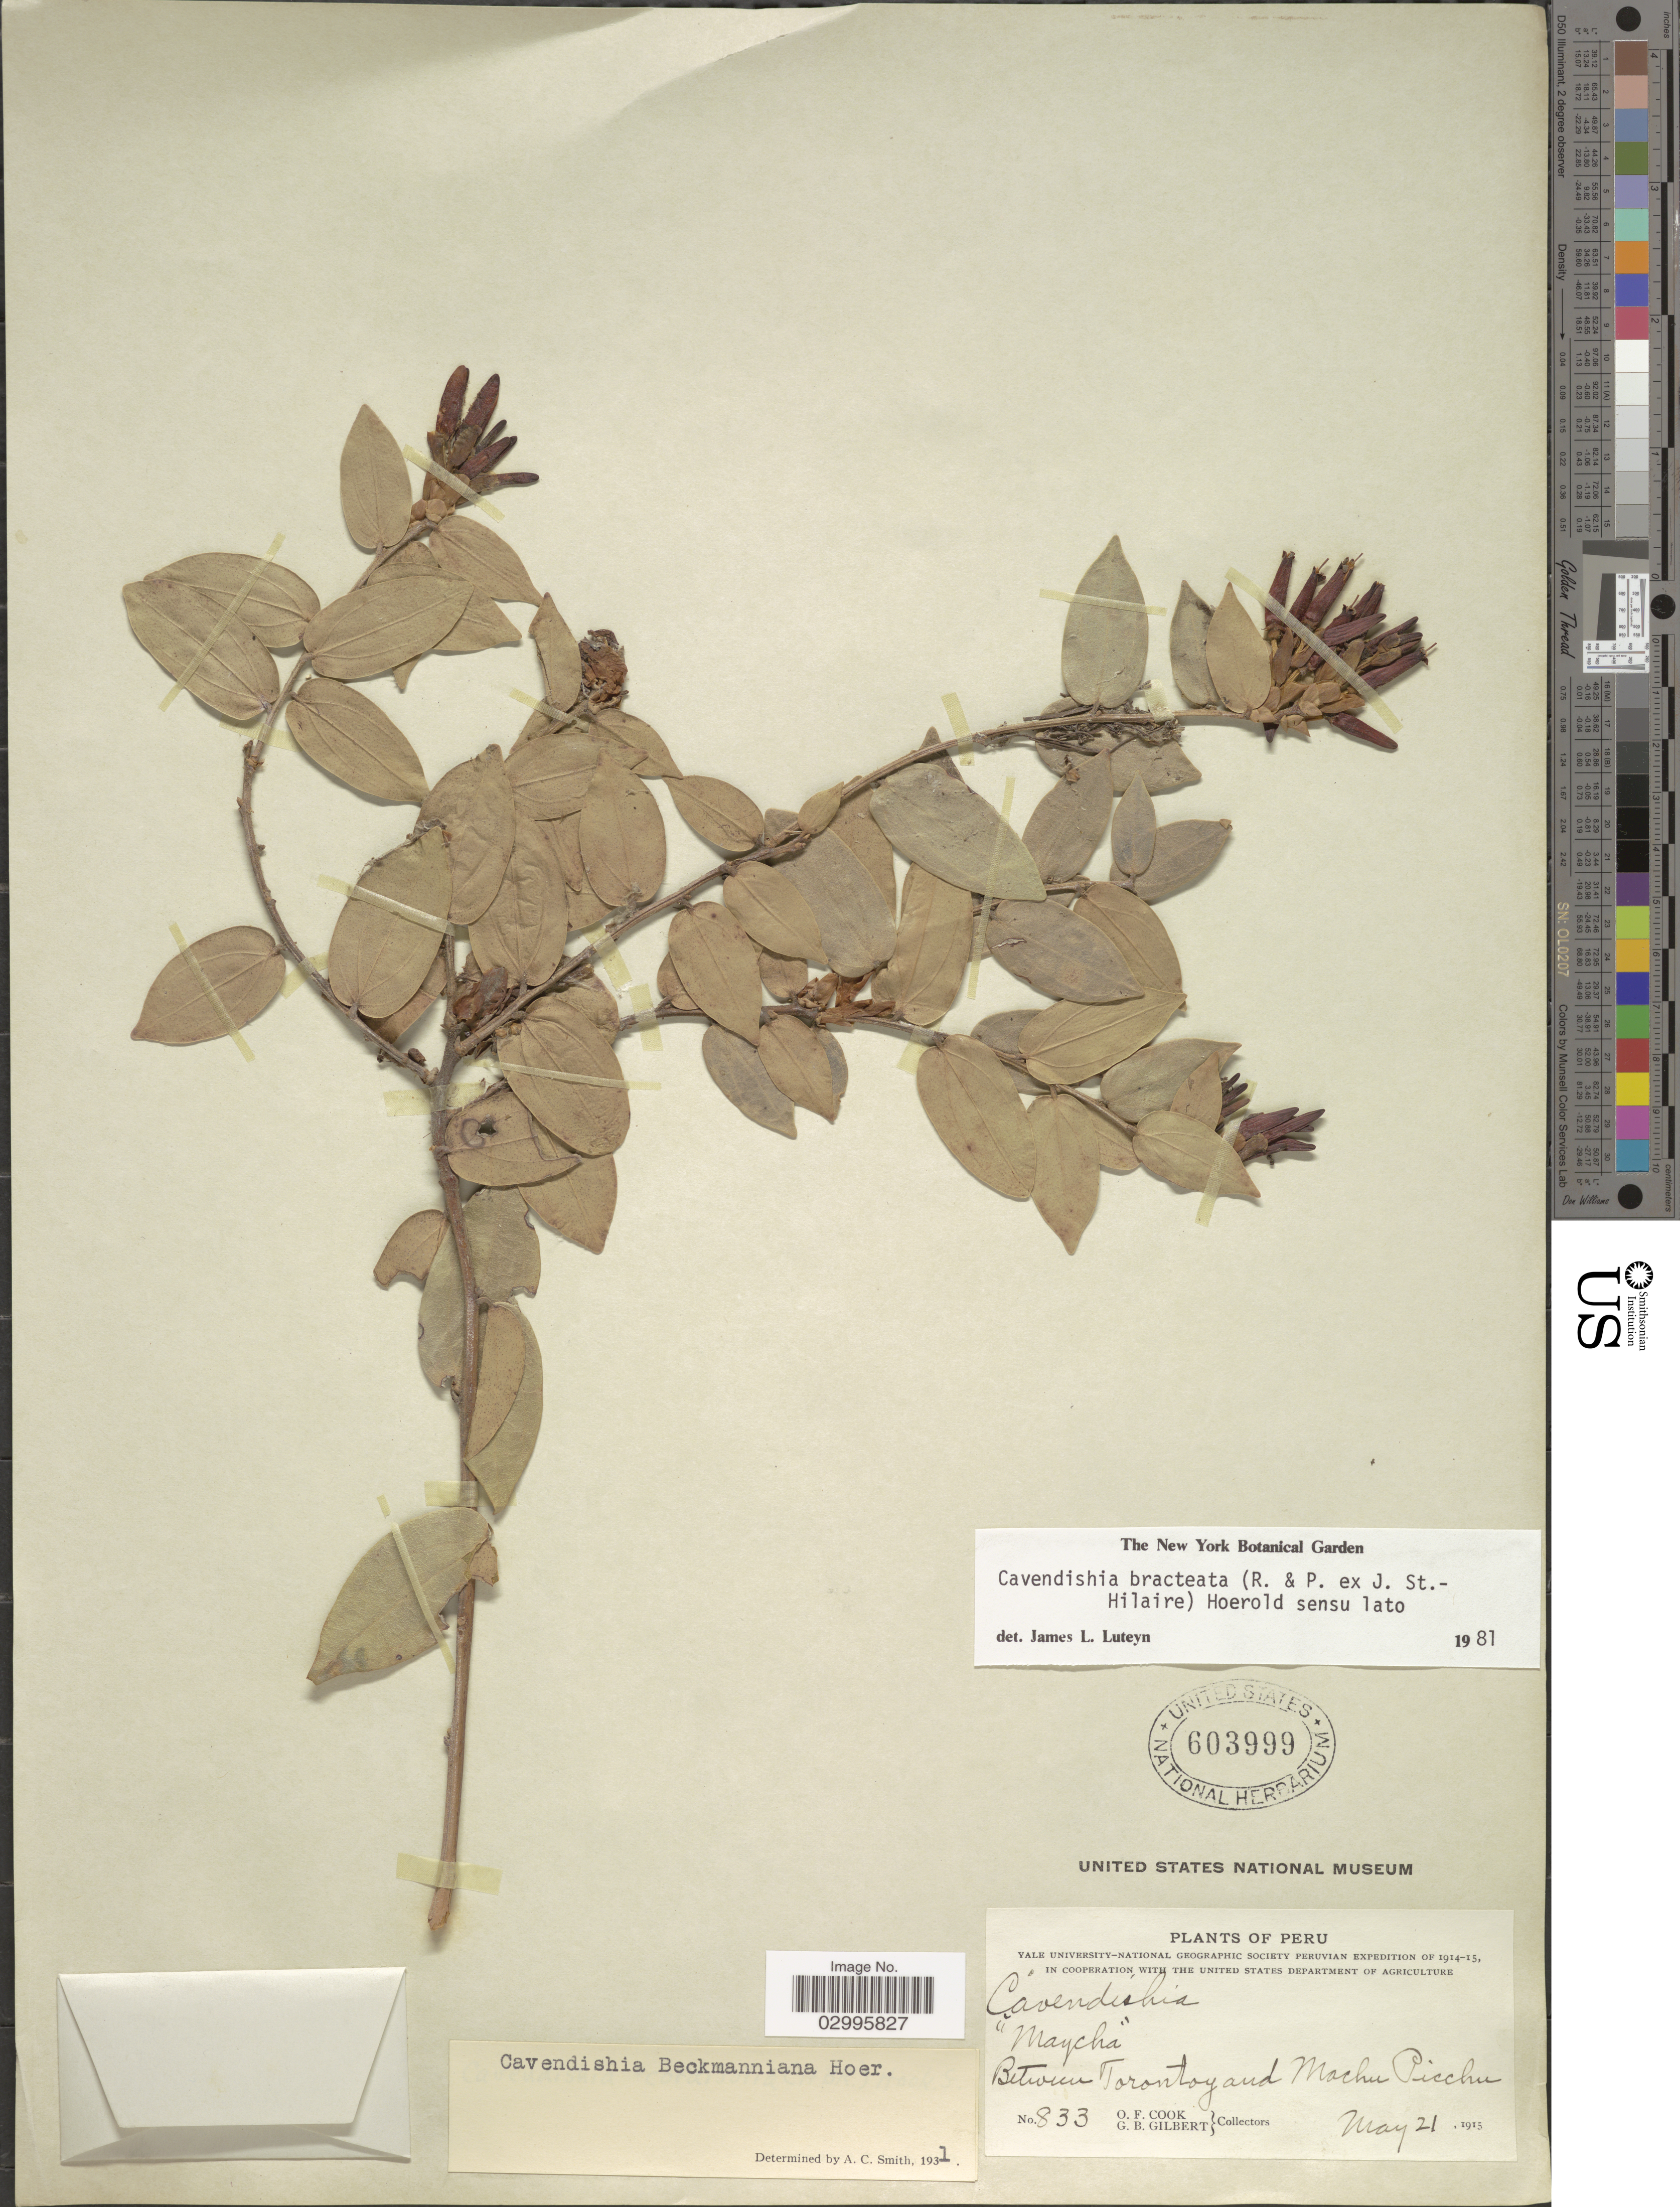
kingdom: Plantae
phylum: Tracheophyta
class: Magnoliopsida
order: Ericales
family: Ericaceae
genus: Cavendishia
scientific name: Cavendishia bracteata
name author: (Ruiz & Pav. ex J. St.-Hil.) Hoerold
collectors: O. F. Cook & G. B. Gilbert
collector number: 833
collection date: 1915-05-21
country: Peru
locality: Between Torontoy and Machu Picchu.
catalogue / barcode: US 603999